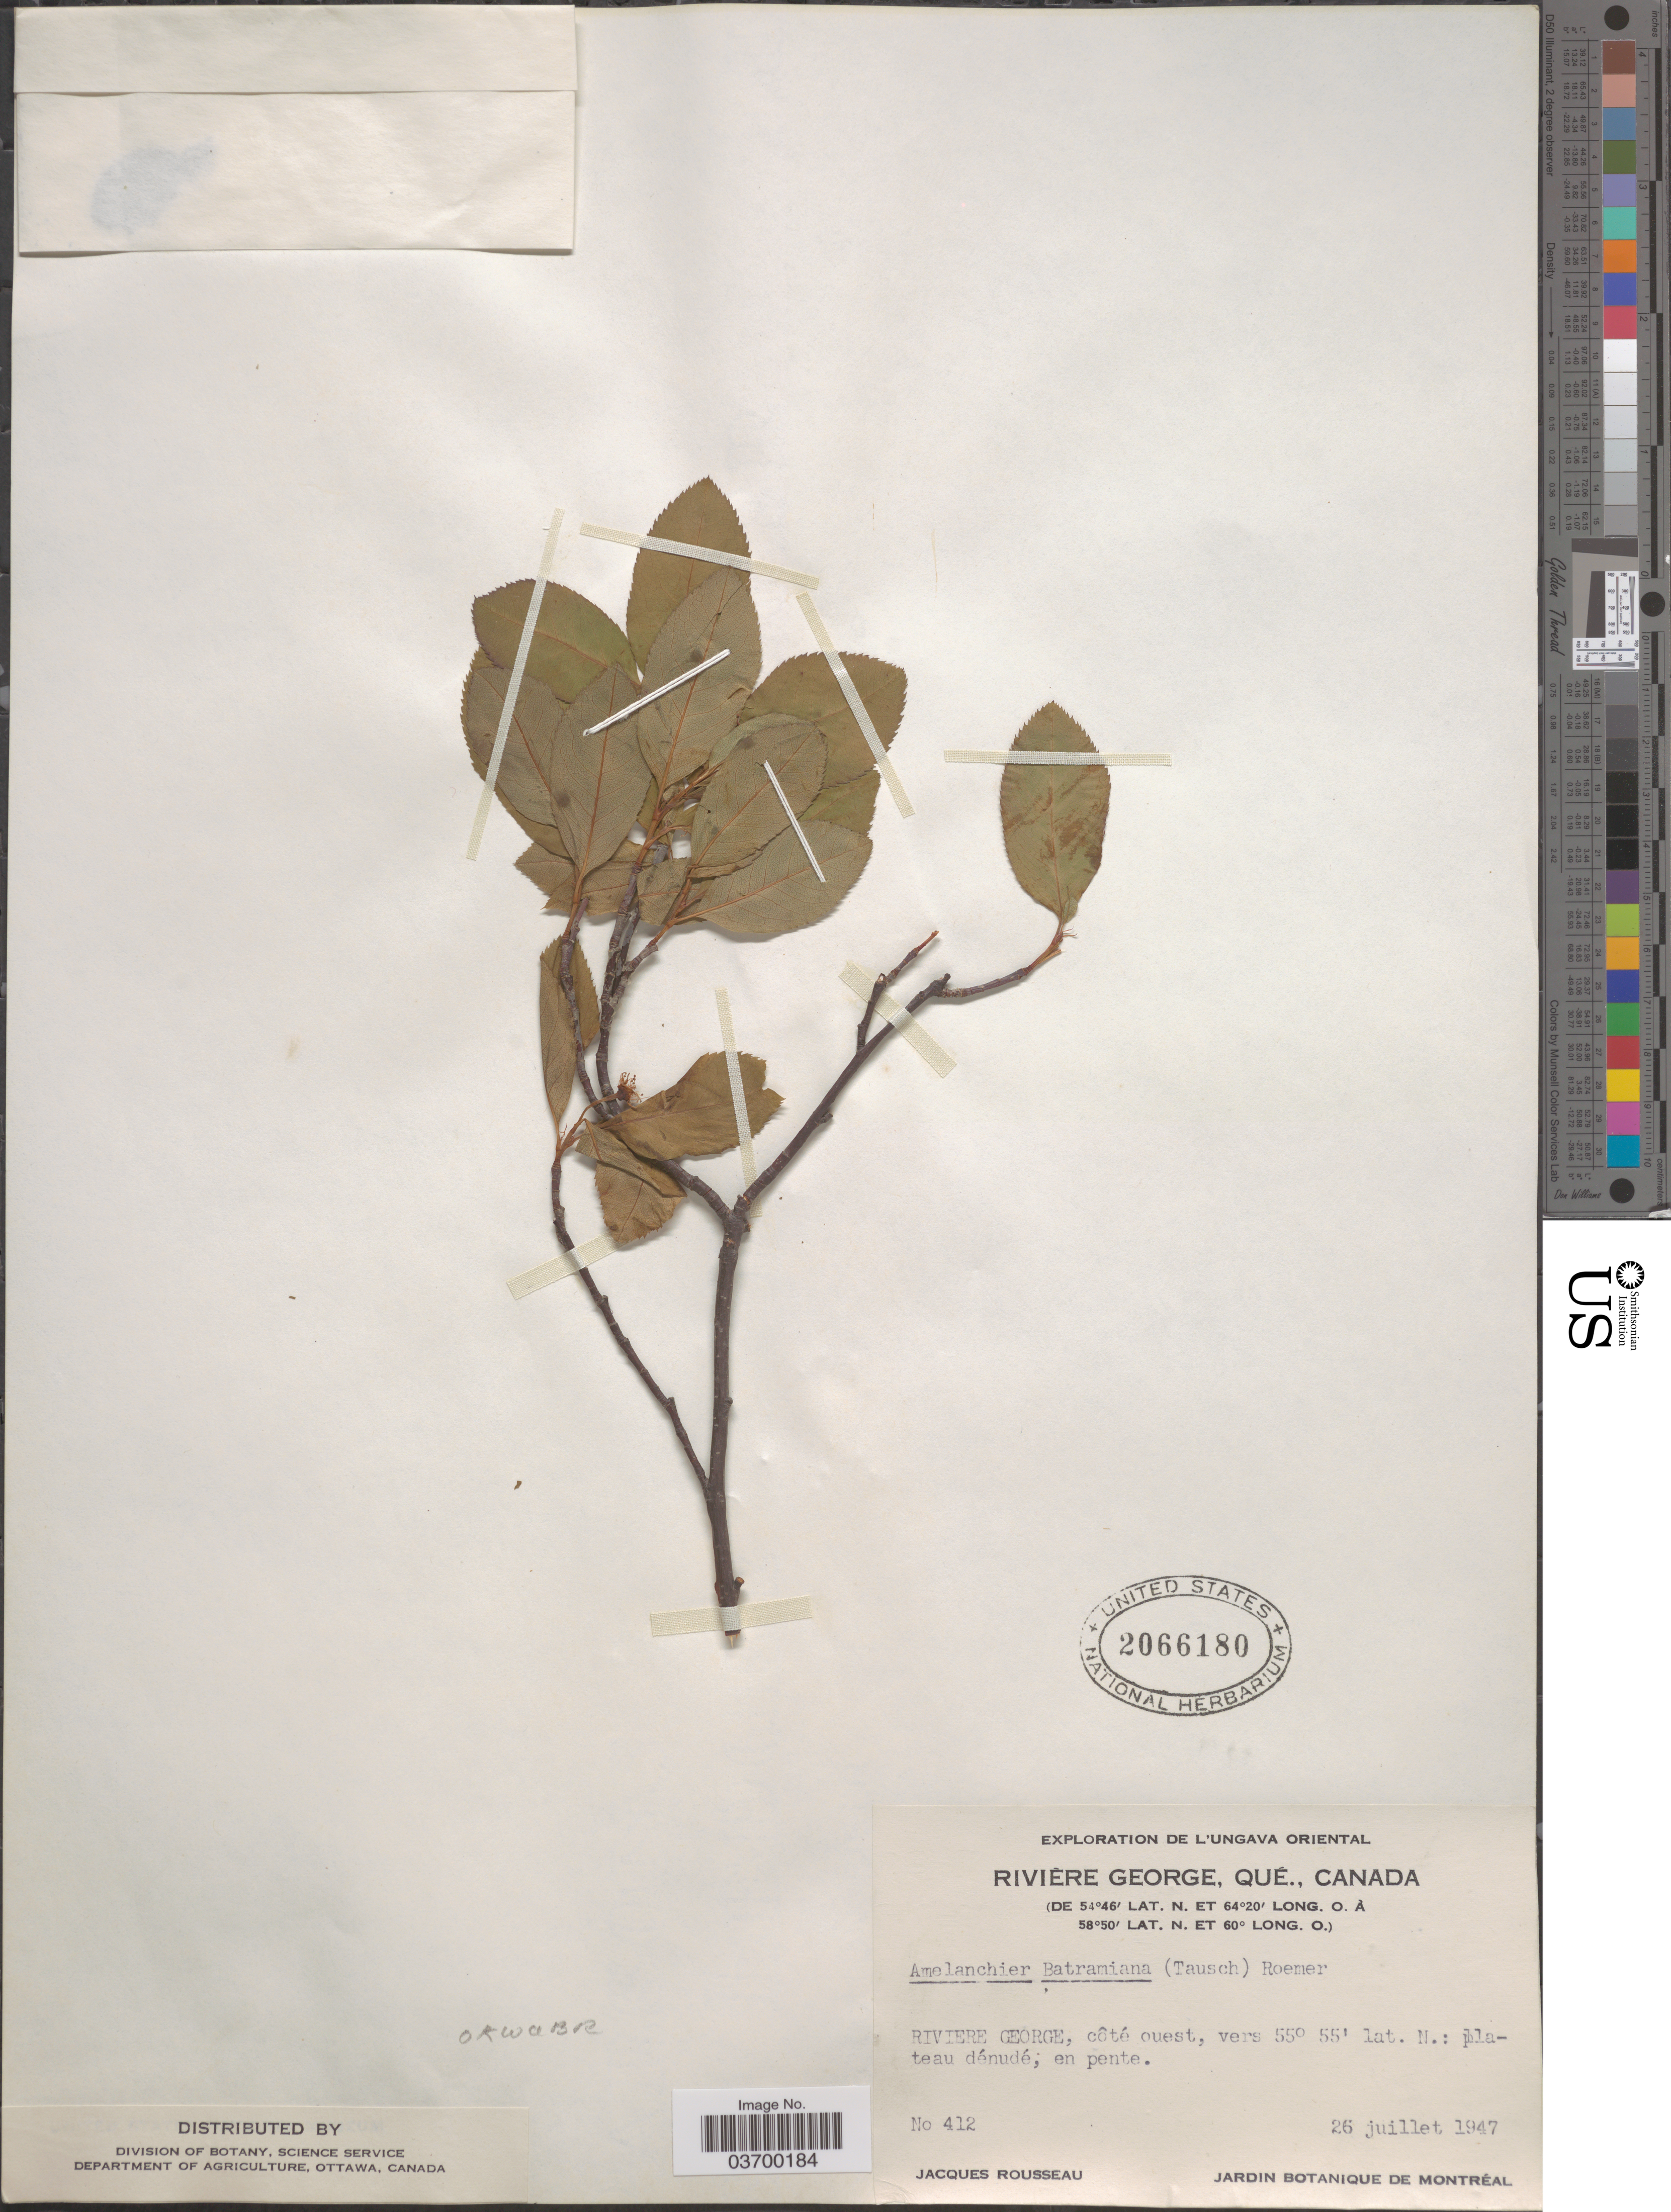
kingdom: Plantae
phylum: Tracheophyta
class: Magnoliopsida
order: Rosales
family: Rosaceae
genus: Amelanchier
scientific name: Amelanchier bartramiana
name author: (Tausch) M. Roem.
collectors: J. Rousseau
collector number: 412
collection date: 1947-07-26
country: Canada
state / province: Quebec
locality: Rivière George. Côte ouest, plateau dénudé, en pente.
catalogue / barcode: US 2066180